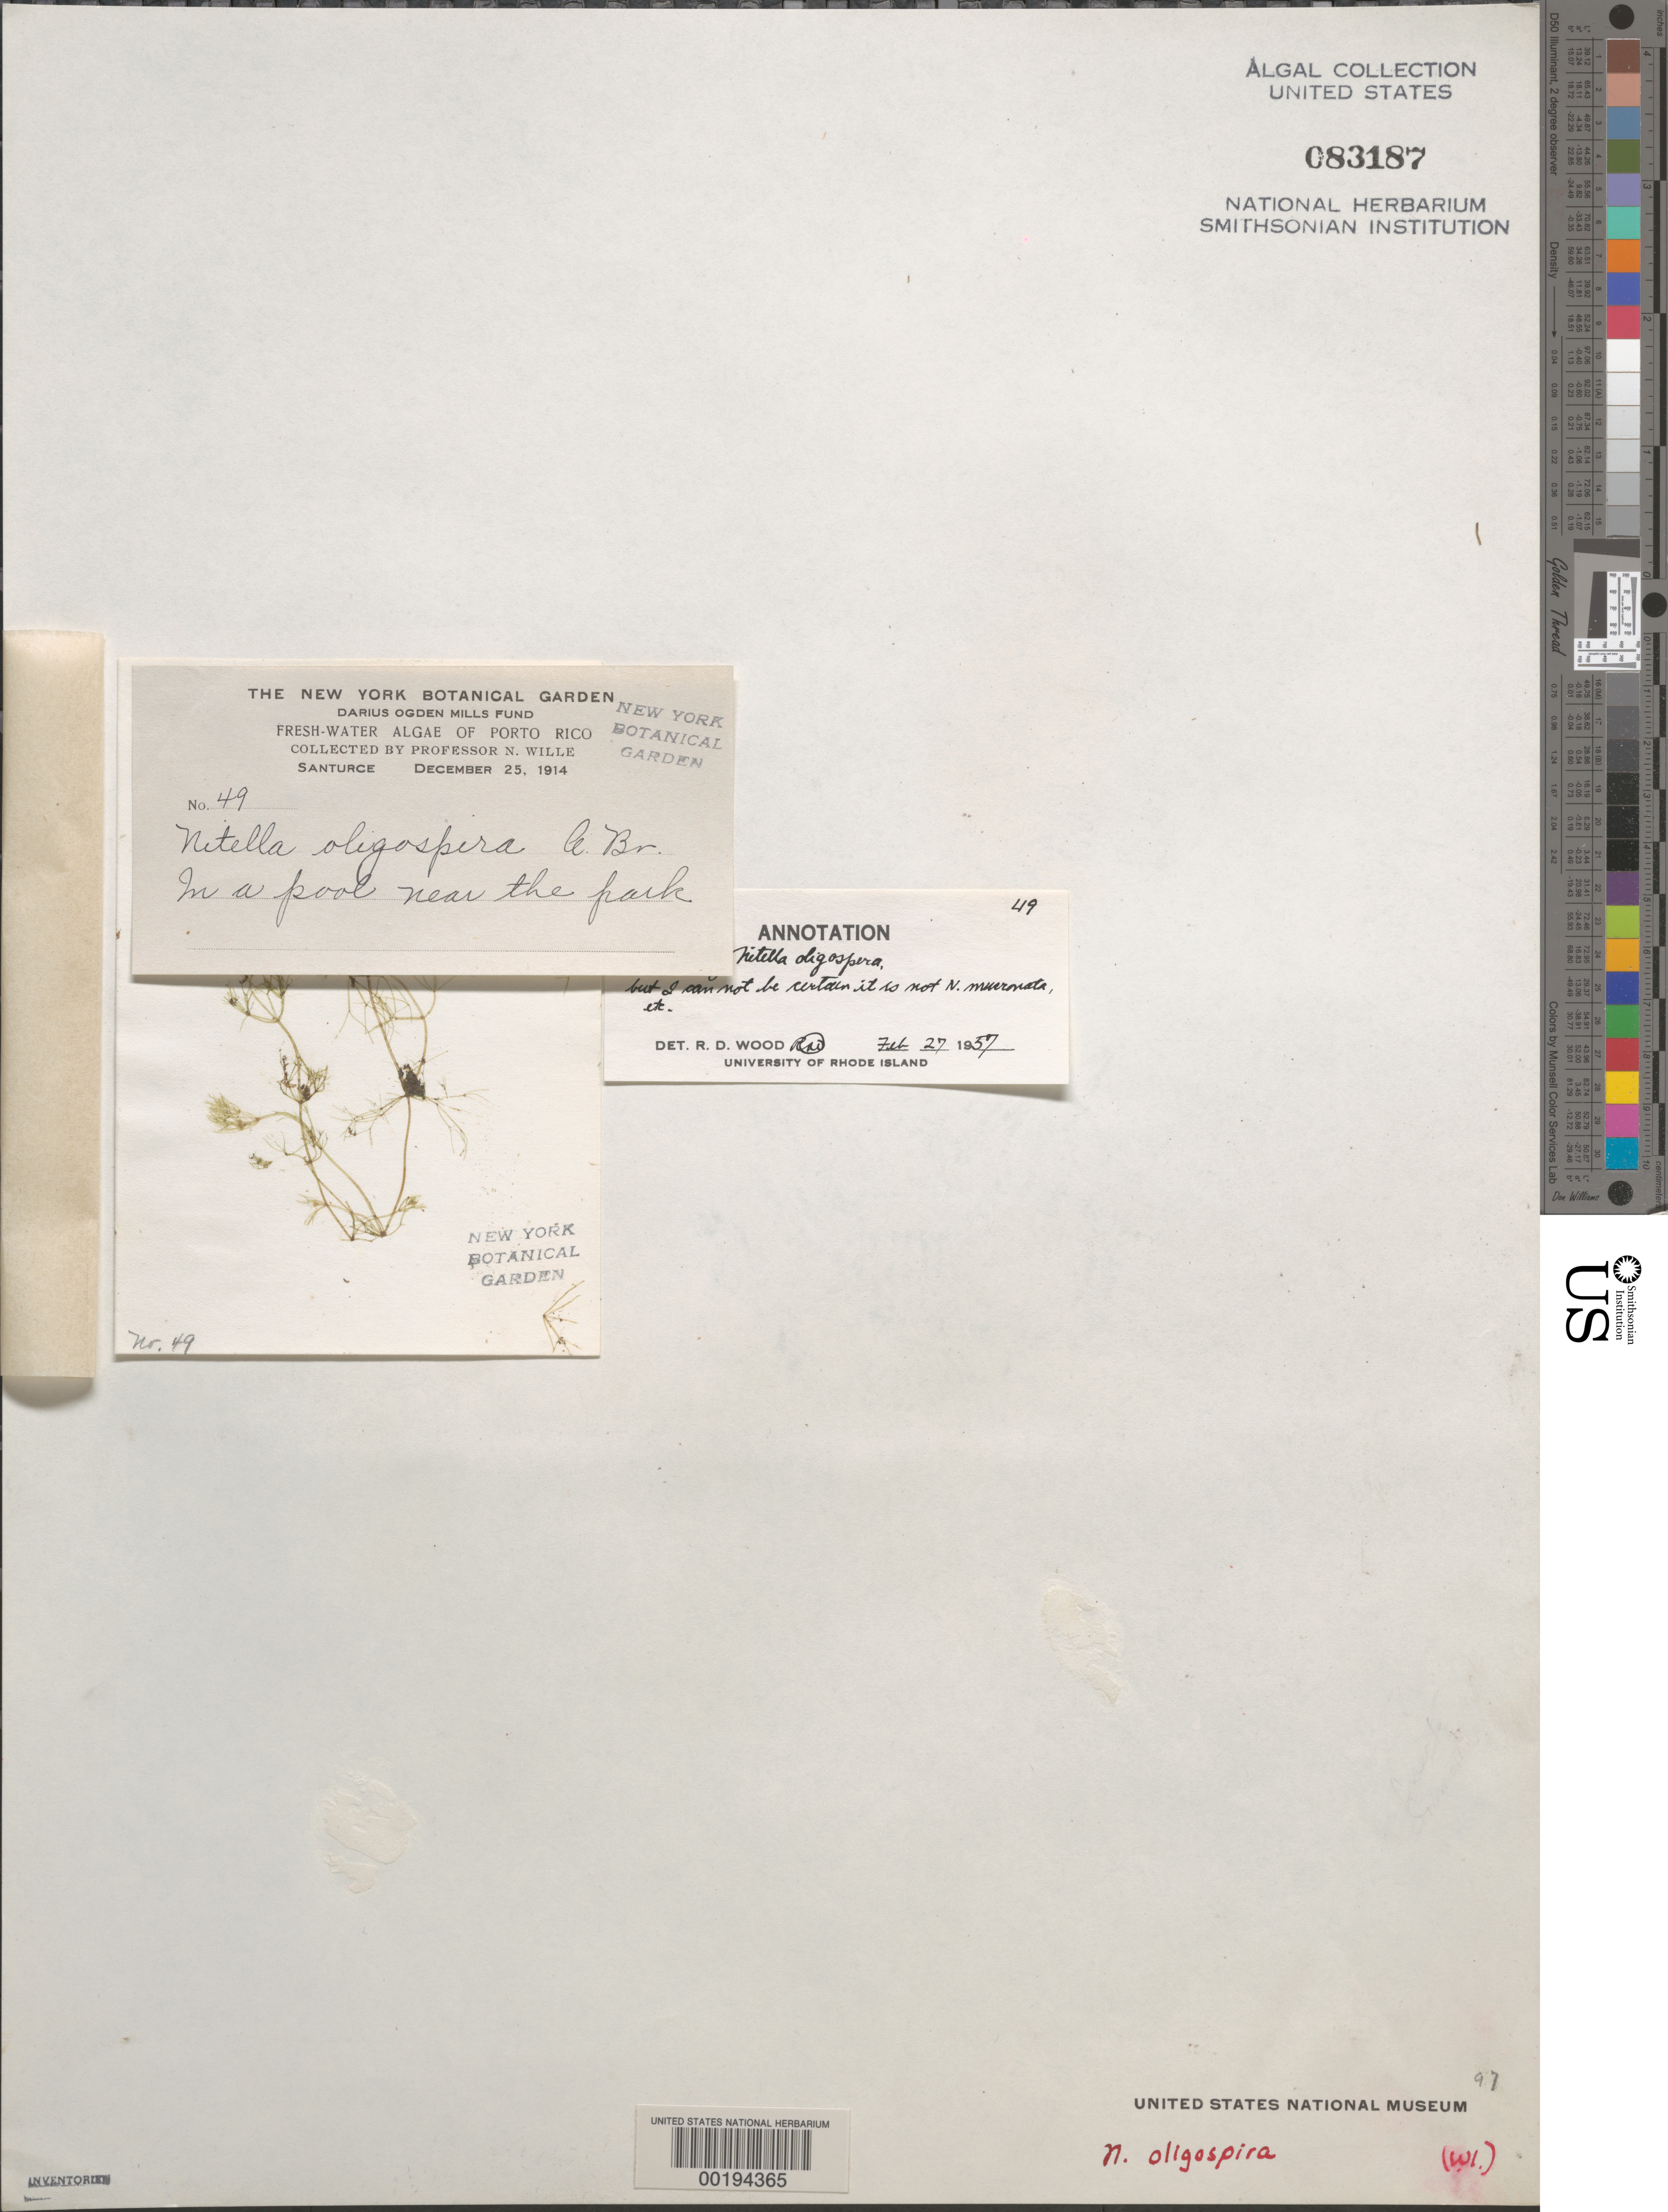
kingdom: Plantae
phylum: Charophyta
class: Charophyceae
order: Charales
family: Characeae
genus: Nitella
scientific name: Nitella oligospira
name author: A. Braun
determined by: Wood, R. D.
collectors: N. Wille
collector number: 49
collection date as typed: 25 Dec 1914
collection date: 1914-12-25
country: Puerto Rico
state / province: San Juan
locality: Santurce, near santurce park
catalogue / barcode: US 83187